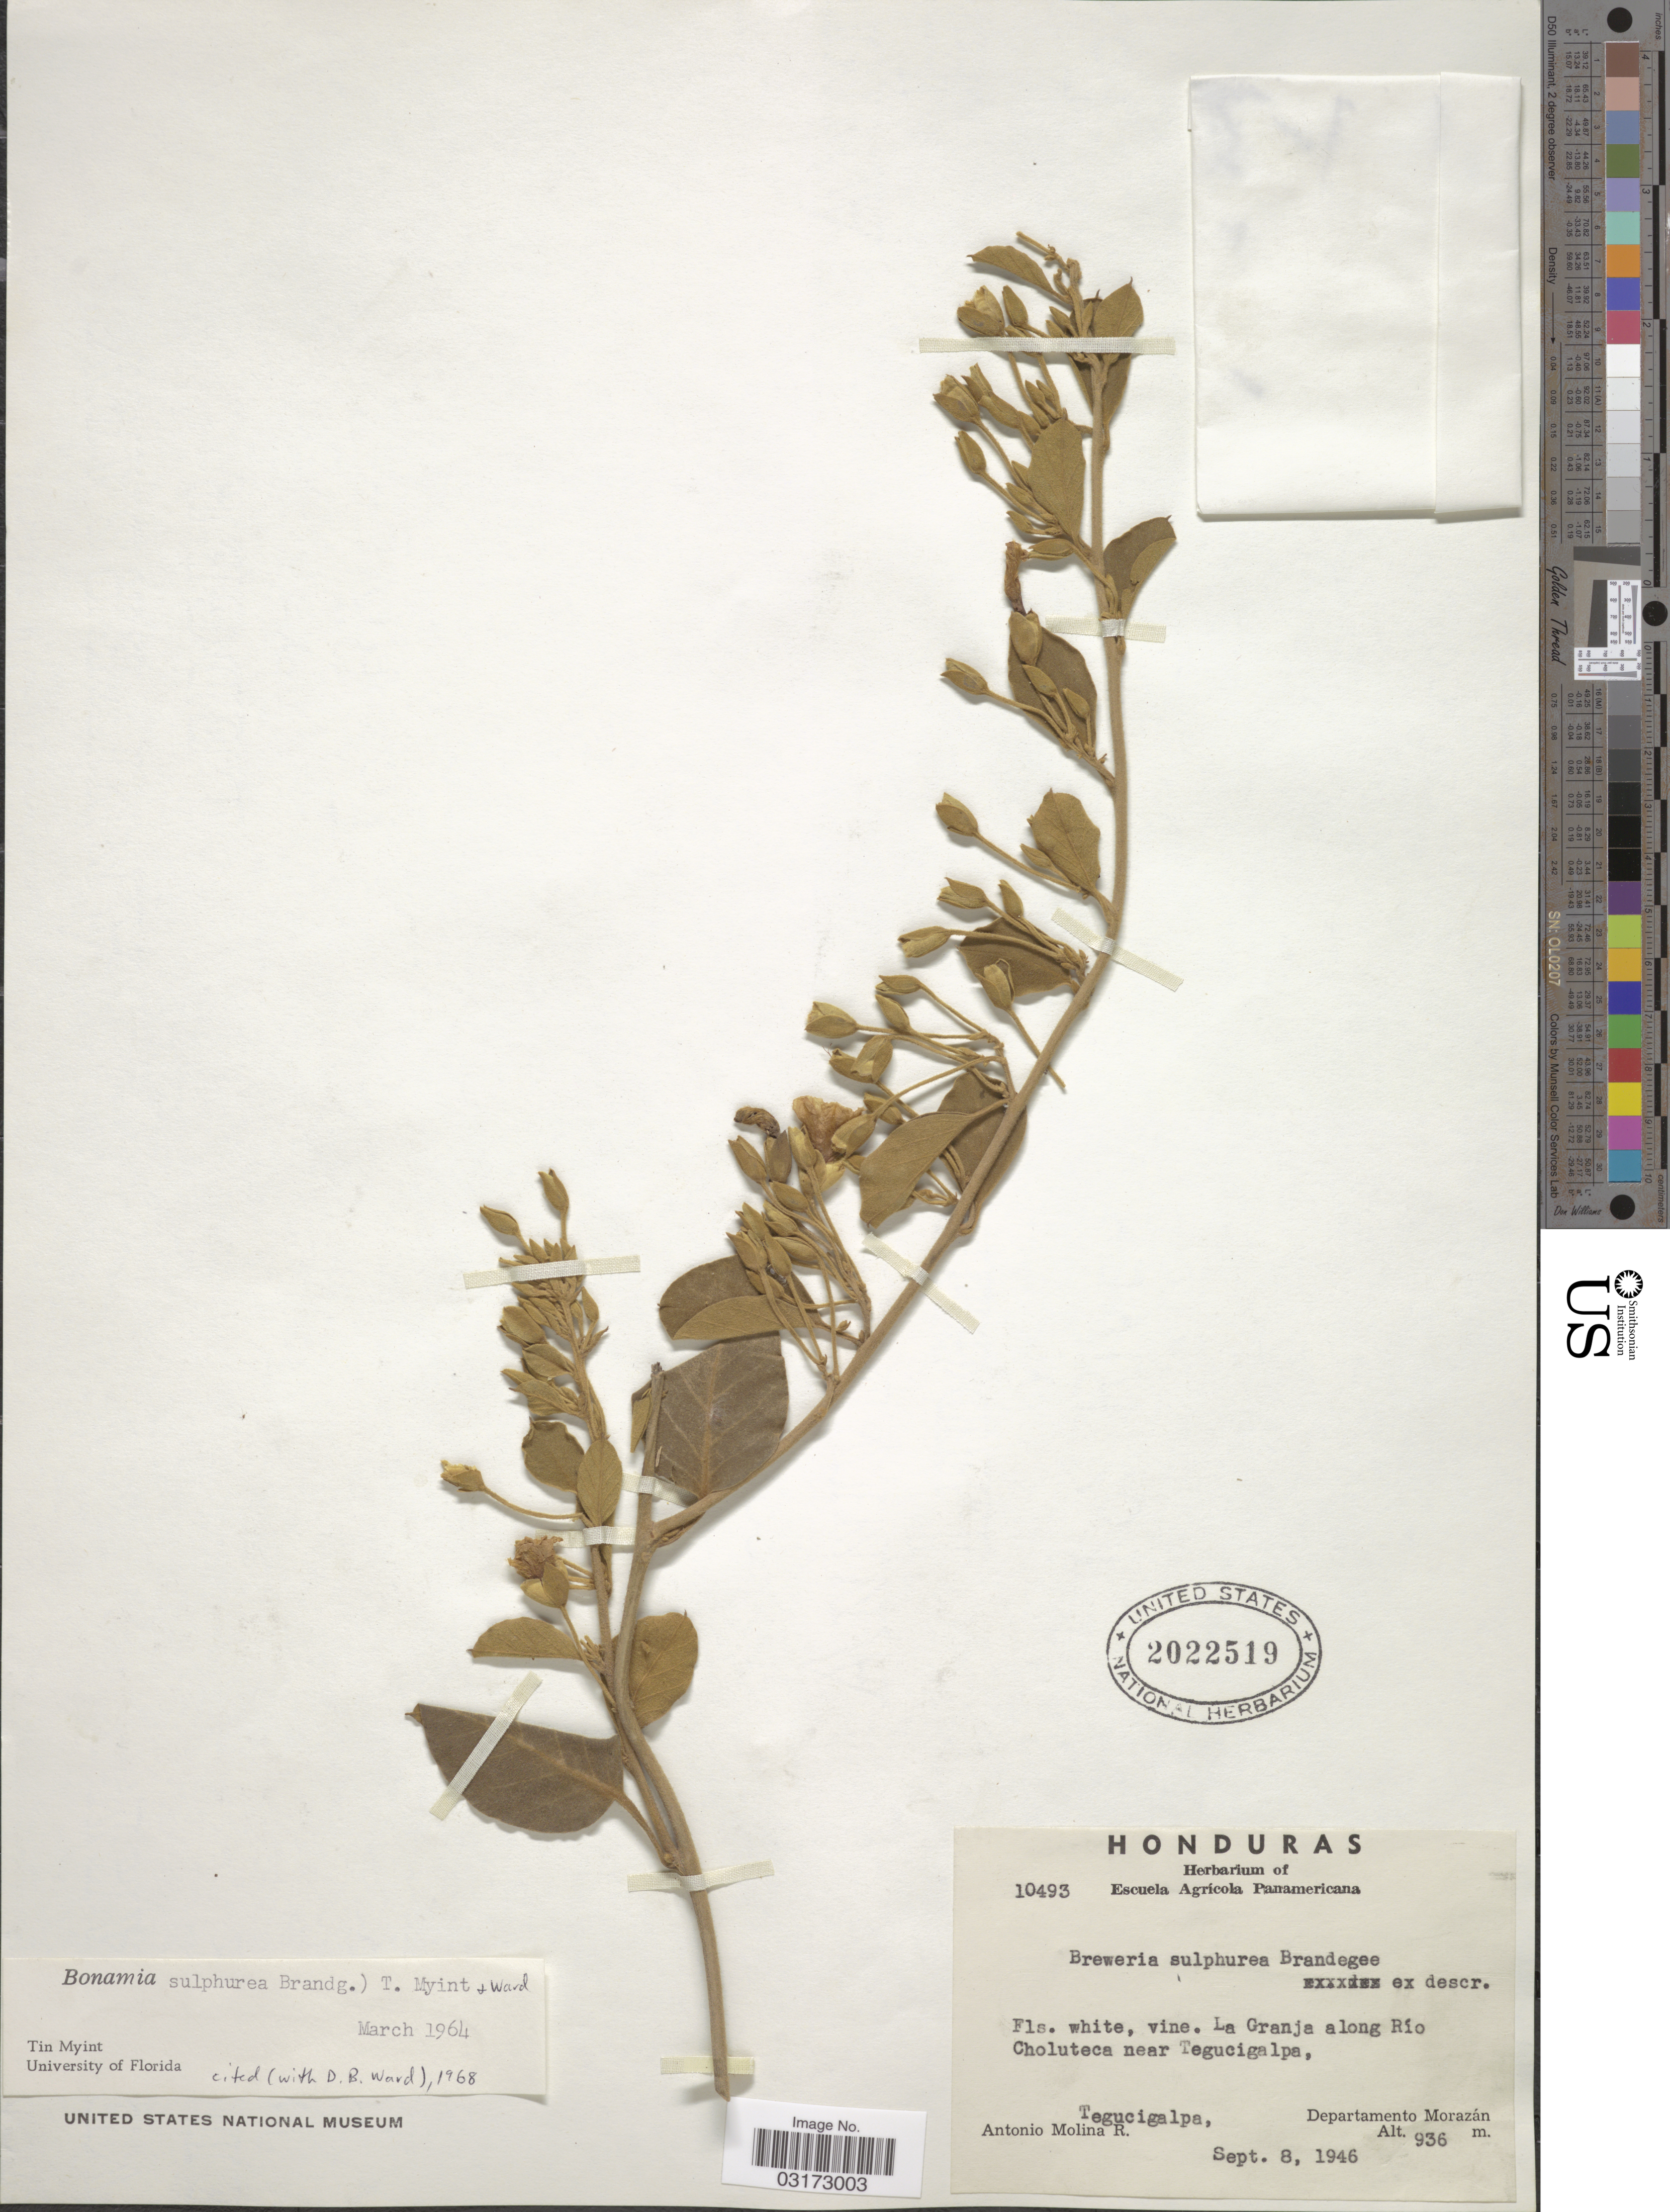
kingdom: Plantae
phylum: Tracheophyta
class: Magnoliopsida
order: Solanales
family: Convolvulaceae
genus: Bonamia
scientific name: Bonamia sulphurea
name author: (Brandegee) Myint & D.B. Ward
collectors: A. Molina R.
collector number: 10493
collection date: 1946-09-08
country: Honduras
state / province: Fco. Morazán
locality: La Granja along Río Choluteca near Tegucigalpa, Tegucigalpa, Departamento Morazán.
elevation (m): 936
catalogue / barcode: US 2022519